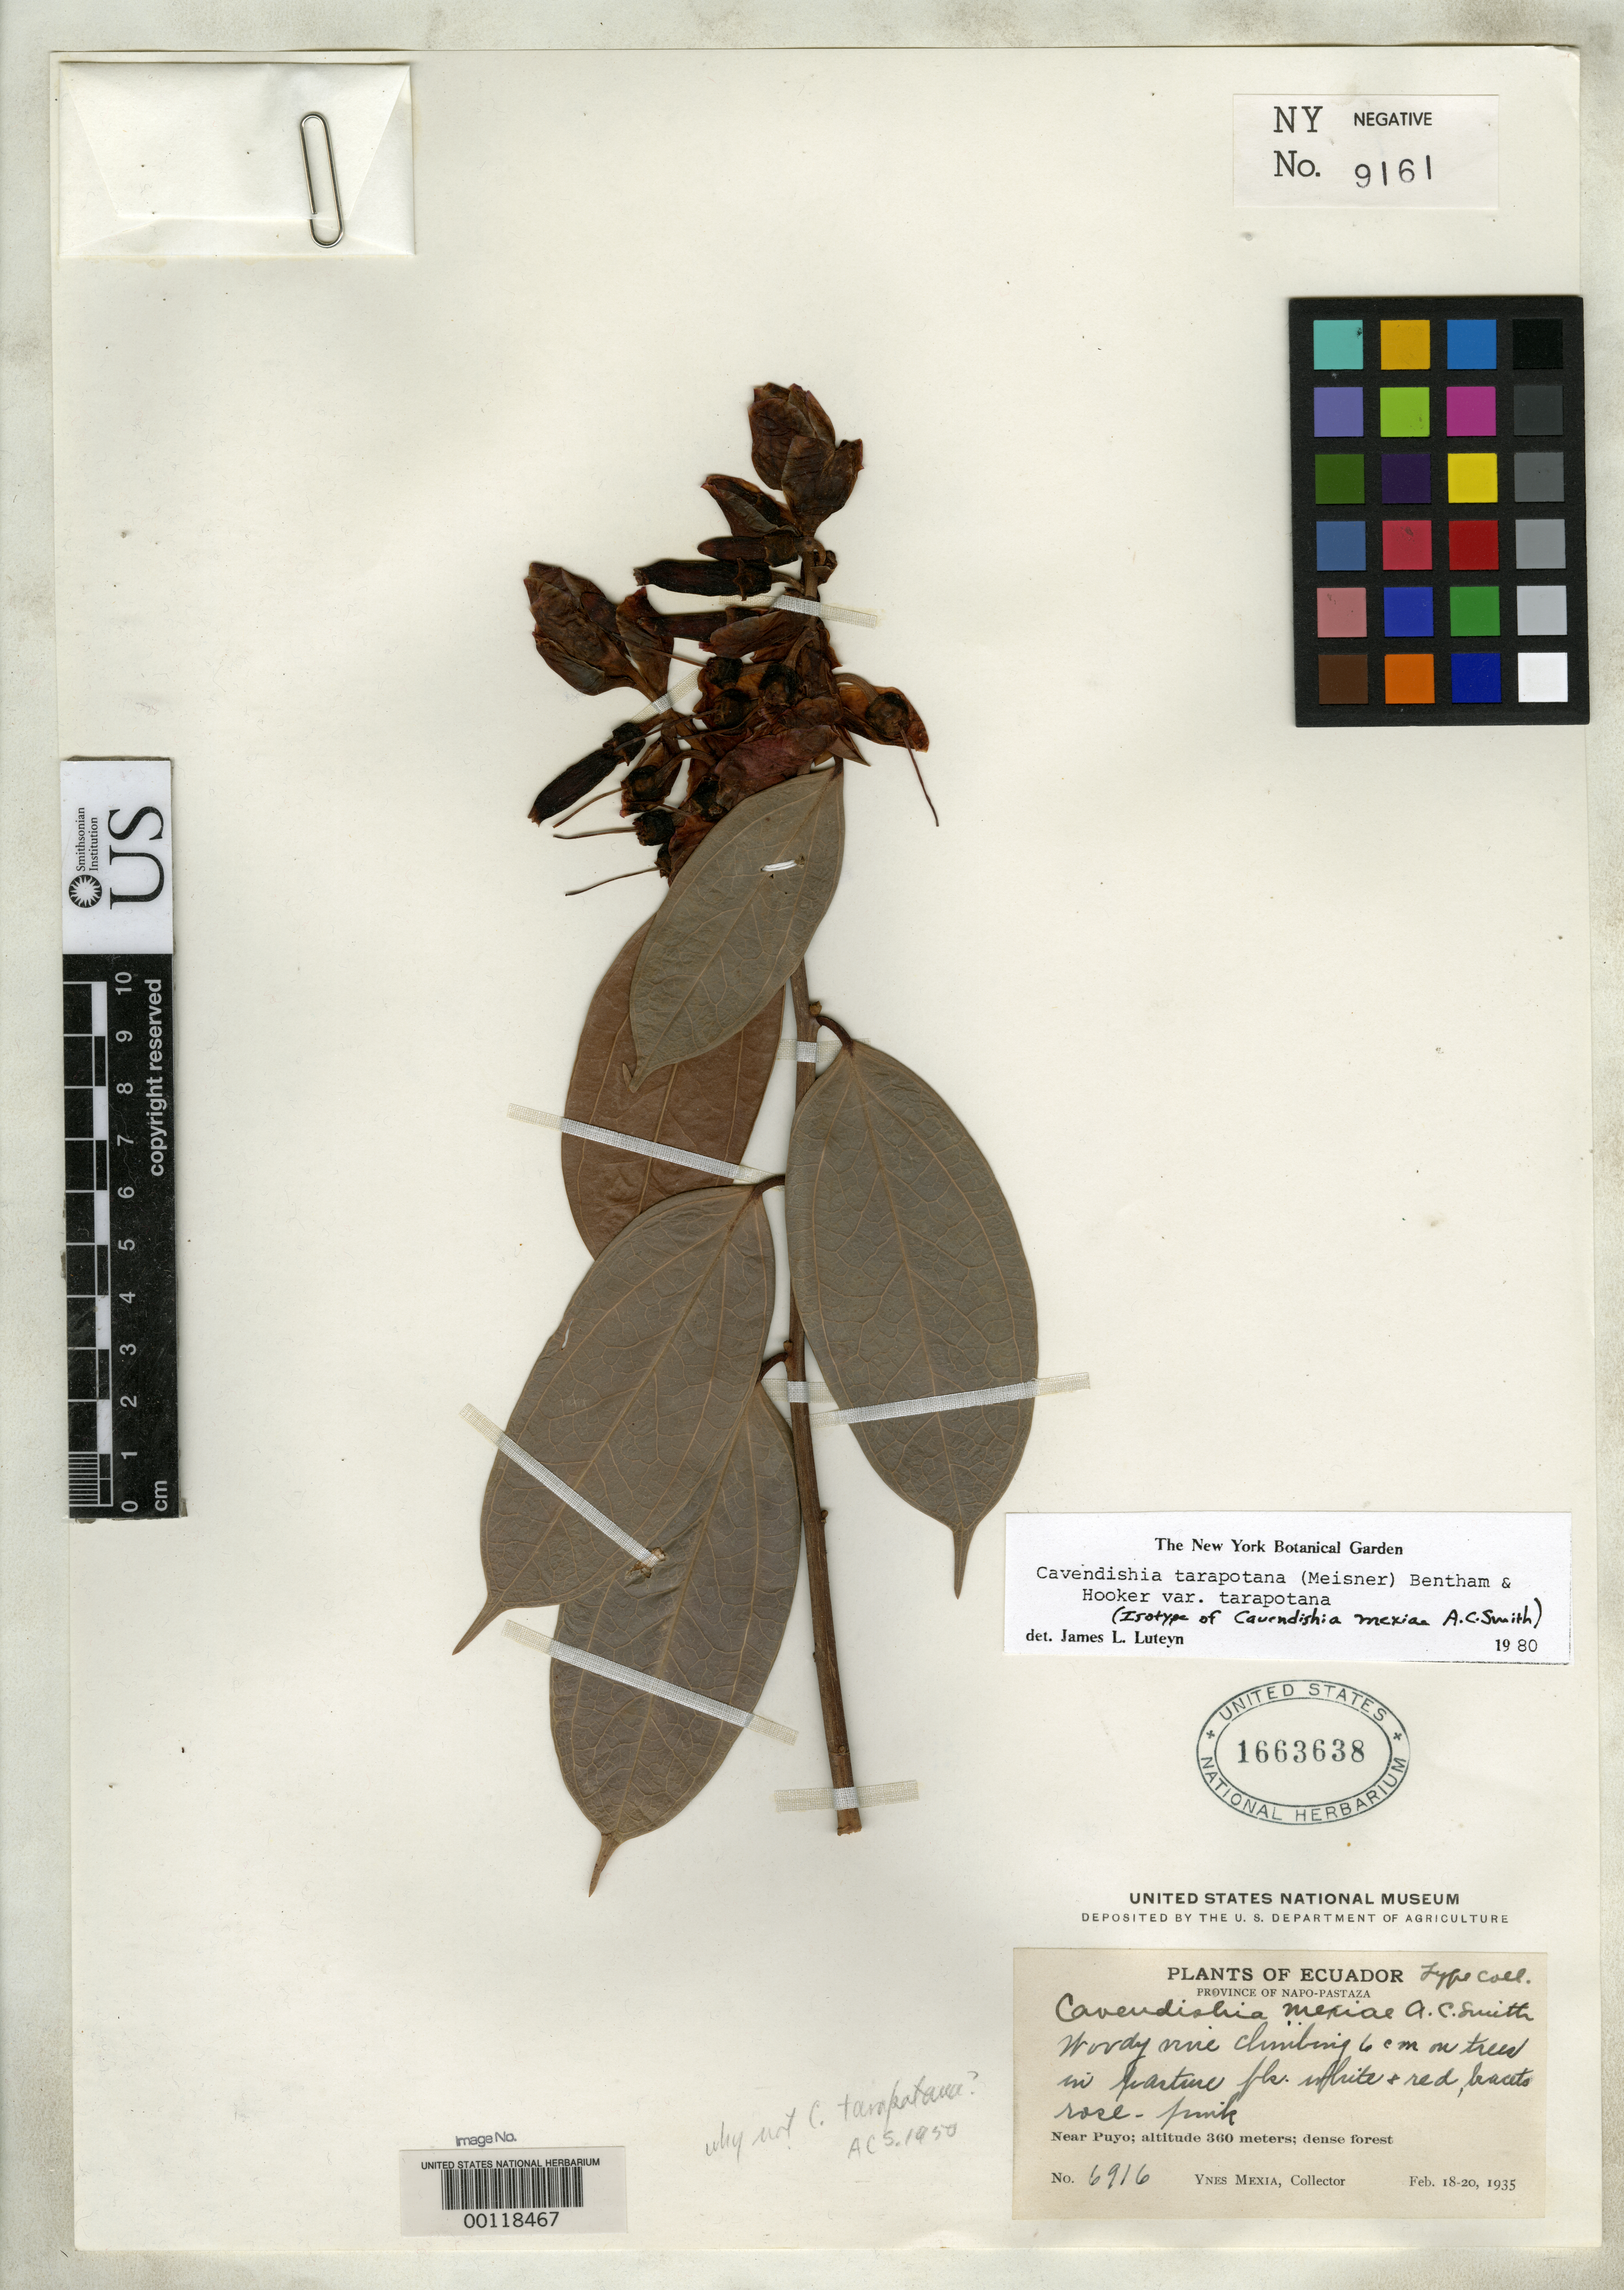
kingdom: Plantae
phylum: Tracheophyta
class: Magnoliopsida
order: Ericales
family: Ericaceae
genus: Cavendishia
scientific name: Cavendishia mexiae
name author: A.C. Sm.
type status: Isotype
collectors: Y. Mexia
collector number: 6916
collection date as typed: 18 Feb 1935 to 20 Feb 1935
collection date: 1935-02-18/1935-02-20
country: Ecuador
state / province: Napo / Pastaza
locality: Near Puyo.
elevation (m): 360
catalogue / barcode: US 1663638